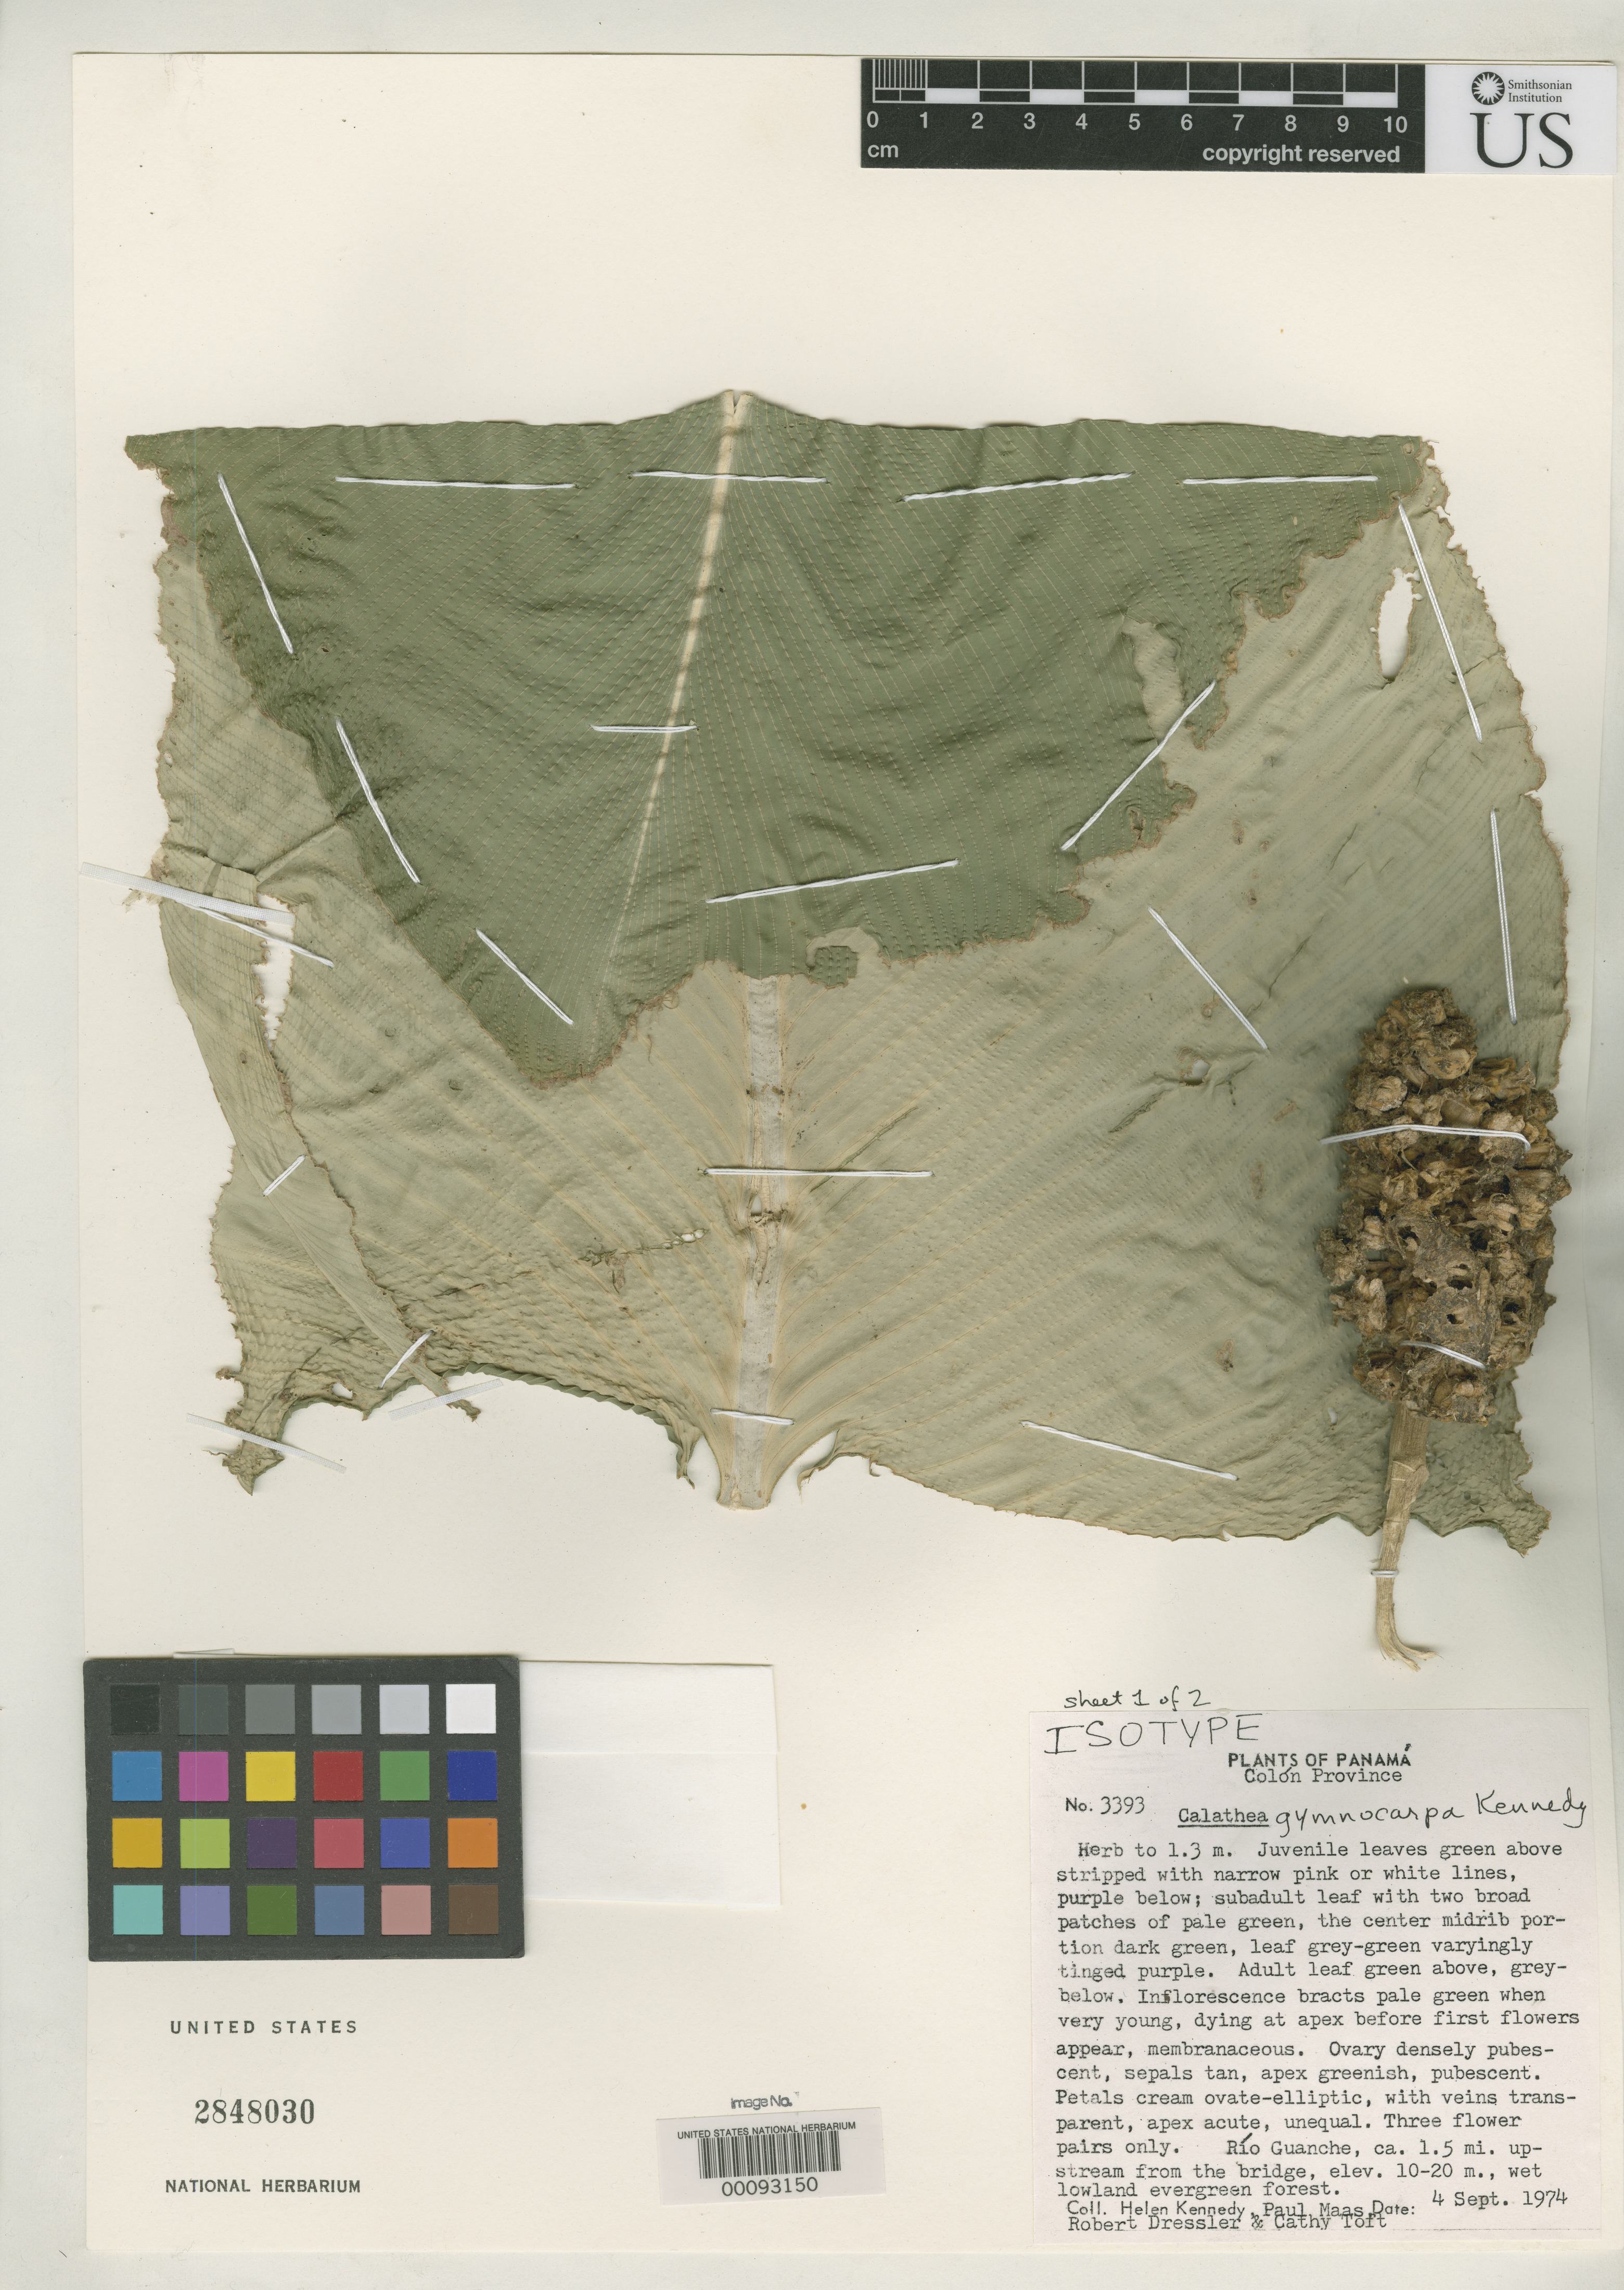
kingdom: Plantae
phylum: Tracheophyta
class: Liliopsida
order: Zingiberales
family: Marantaceae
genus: Calathea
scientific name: Calathea gymnocarpa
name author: H. Kenn.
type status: Isotype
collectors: H. Kennedy, P. Maas, R. Dressler & -. Toft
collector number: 3393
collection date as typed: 04 Sep 1974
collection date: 1974-09-04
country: Panama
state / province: Colón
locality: Rio Guanche.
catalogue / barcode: US 2848030